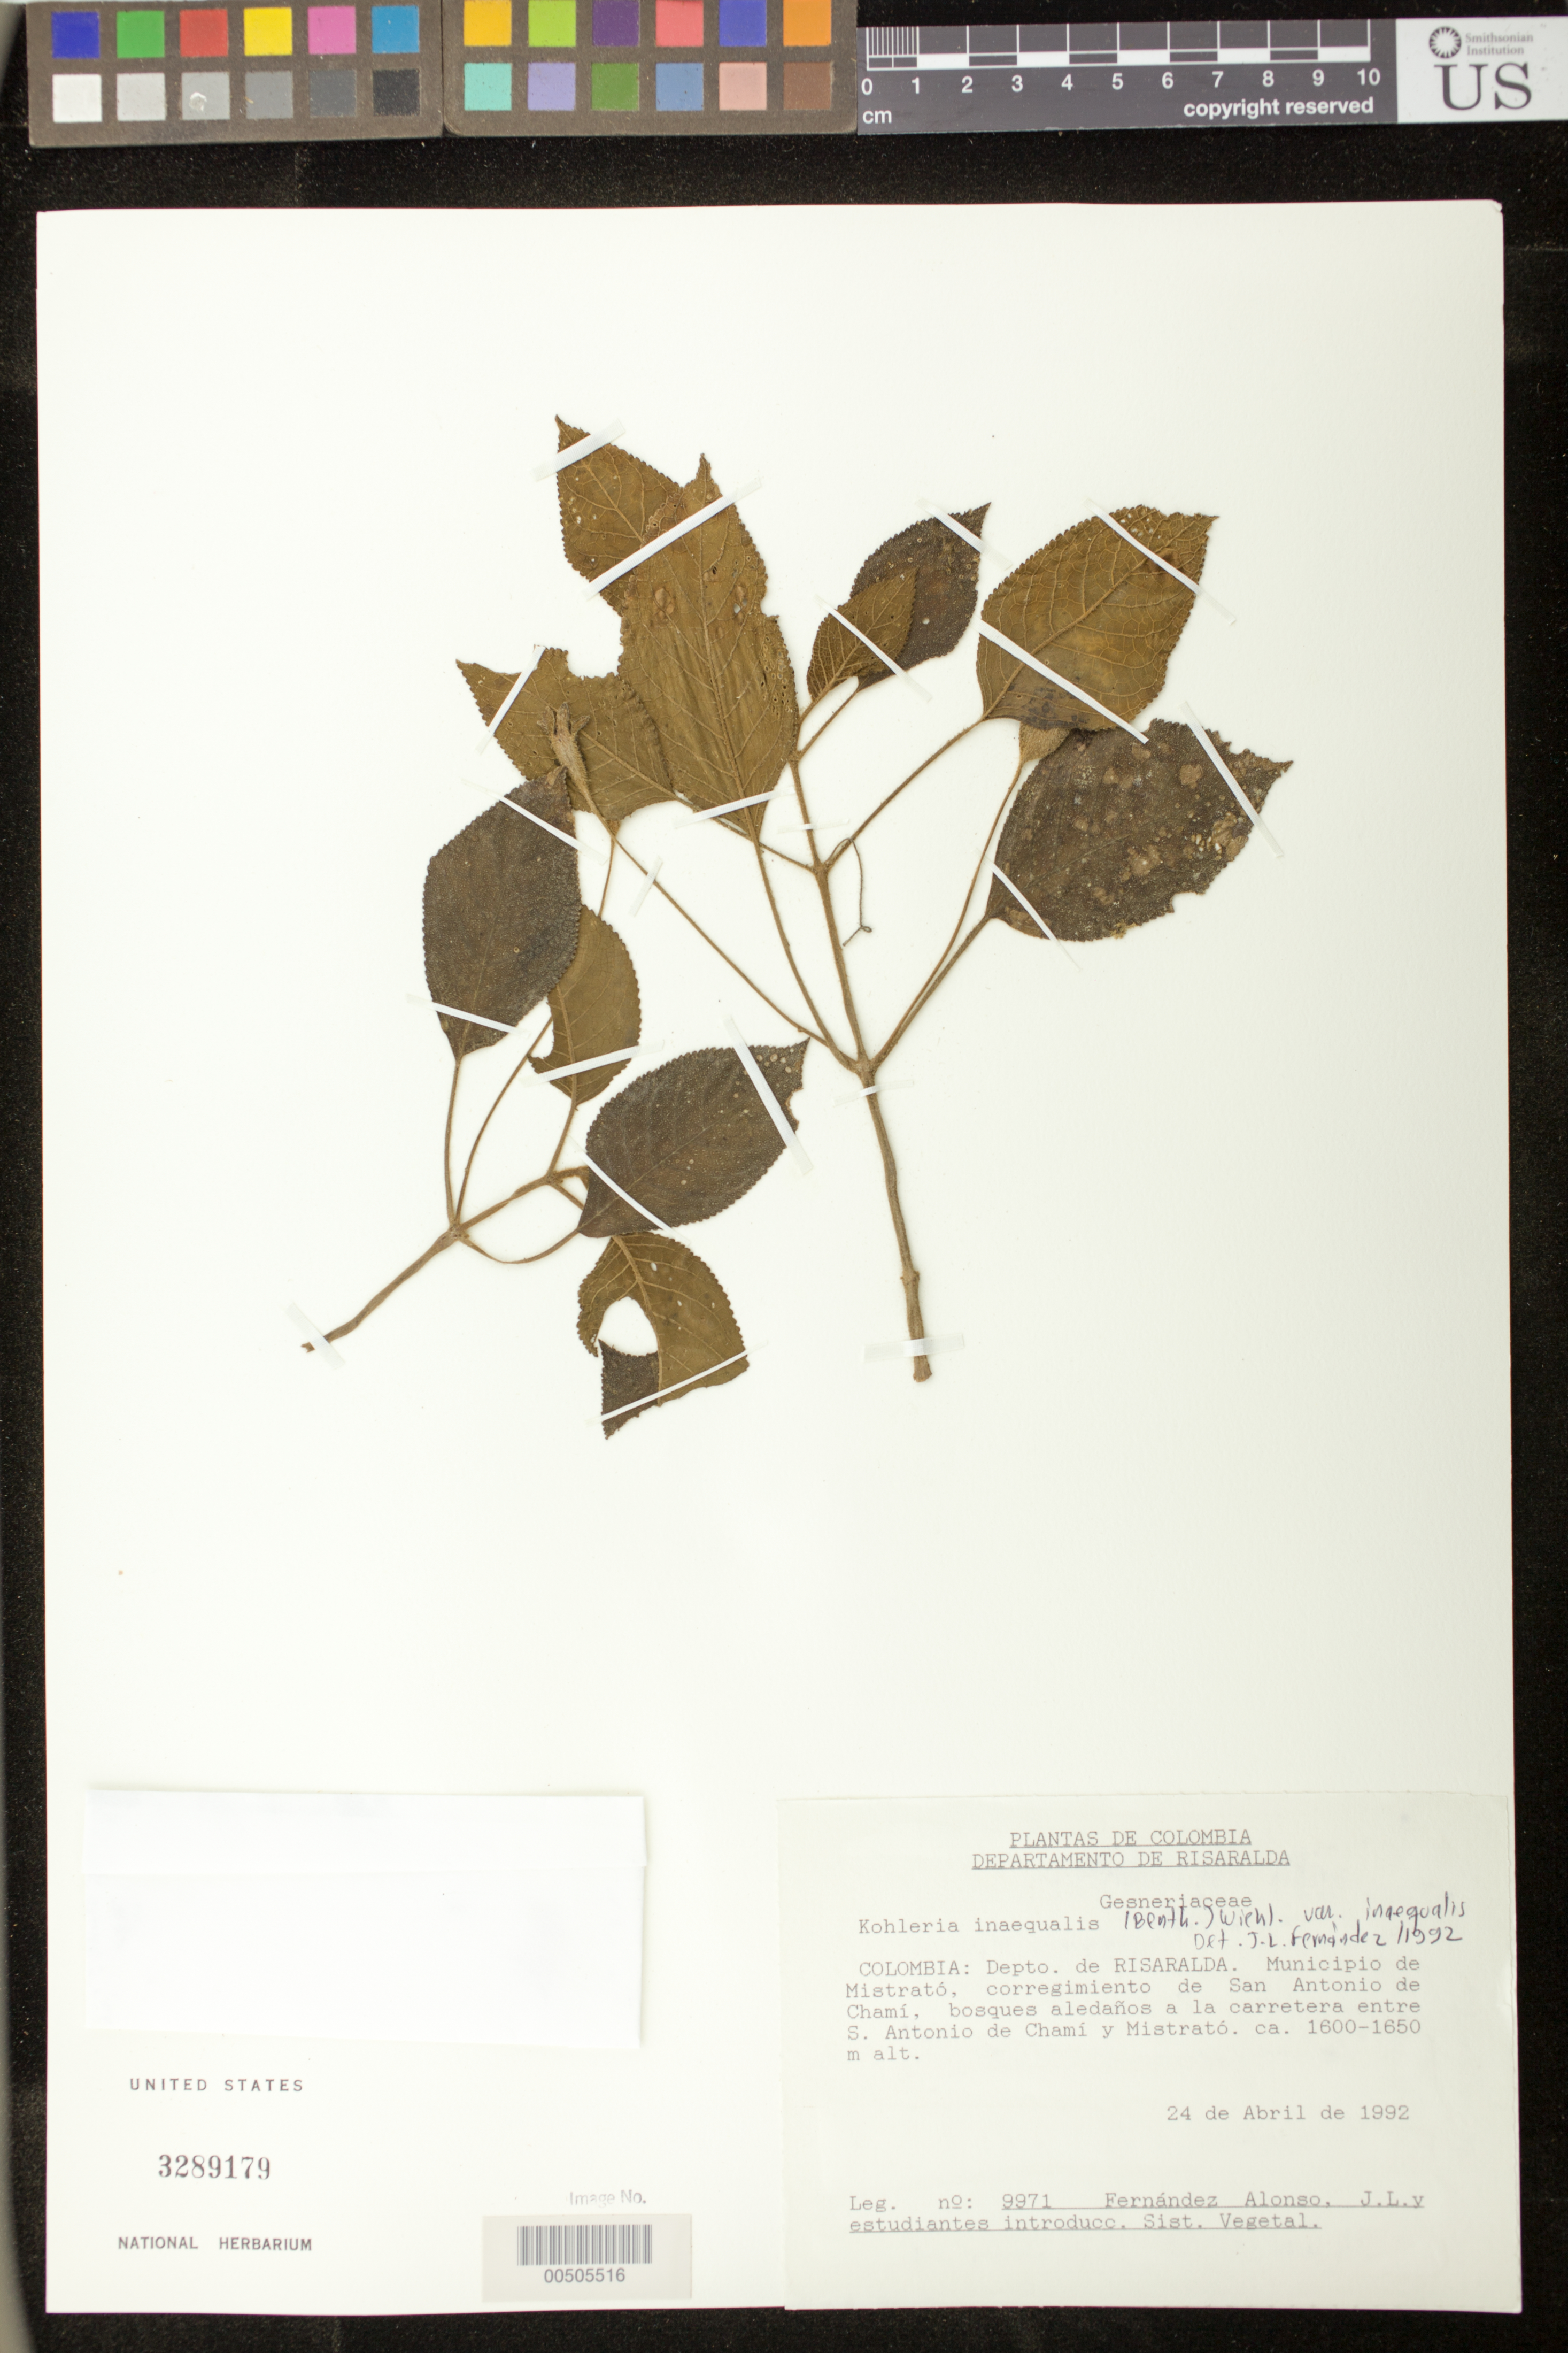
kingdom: Plantae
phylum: Tracheophyta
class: Magnoliopsida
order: Lamiales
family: Gesneriaceae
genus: Kohleria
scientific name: Kohleria inaequalis var. inaequalis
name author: (Benth.) Wiehler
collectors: J. L. Fernández-Alonso & Estudiantes de Introducc. Sistem. Vegetal.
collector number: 9971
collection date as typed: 24 Apr 1992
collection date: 1992-04-24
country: Colombia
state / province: Risaralda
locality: Municipio de Mistrató, corregimiento de San Antonio de Chamí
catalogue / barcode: US 3289179